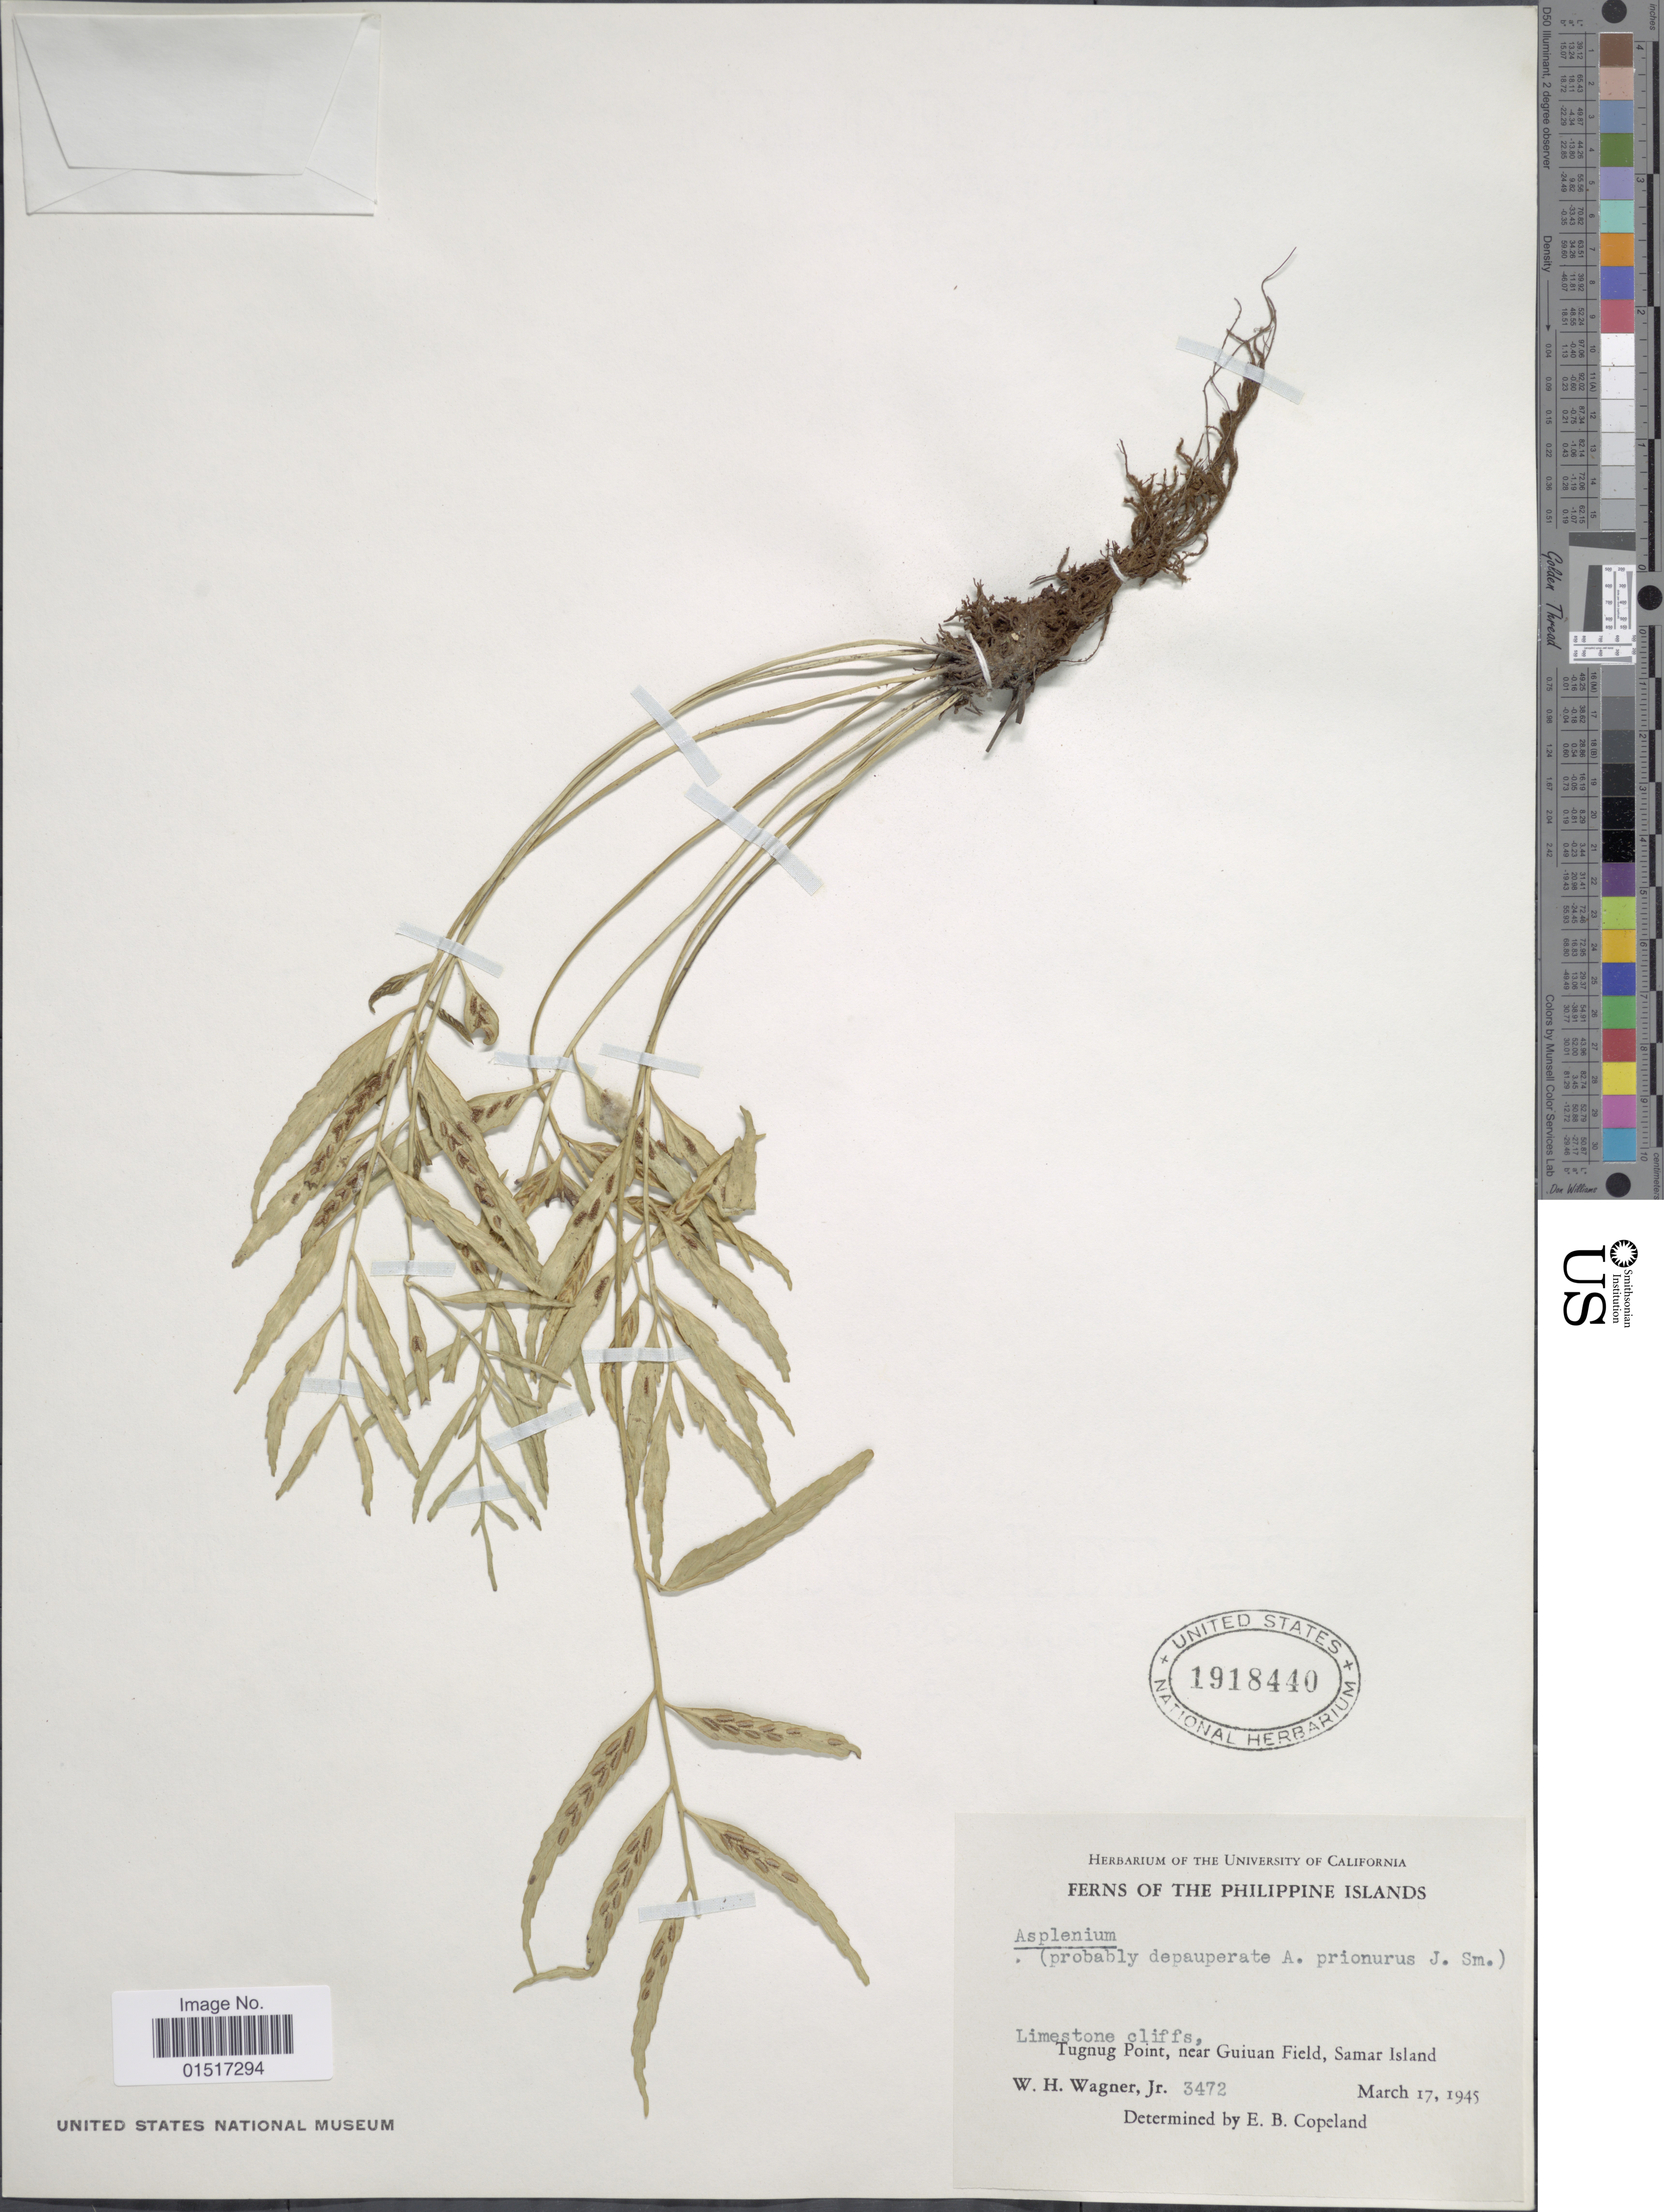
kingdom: Plantae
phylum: Tracheophyta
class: Polypodiopsida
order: Polypodiales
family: Aspleniaceae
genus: Asplenium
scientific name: Asplenium vulcanicum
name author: Blume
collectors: W. H. Wagner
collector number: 3472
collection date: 1945-03-17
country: Philippines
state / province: Eastern Visayas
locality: Tugnug Point, near Guiuan Field, Samar Island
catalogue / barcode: US 1918440